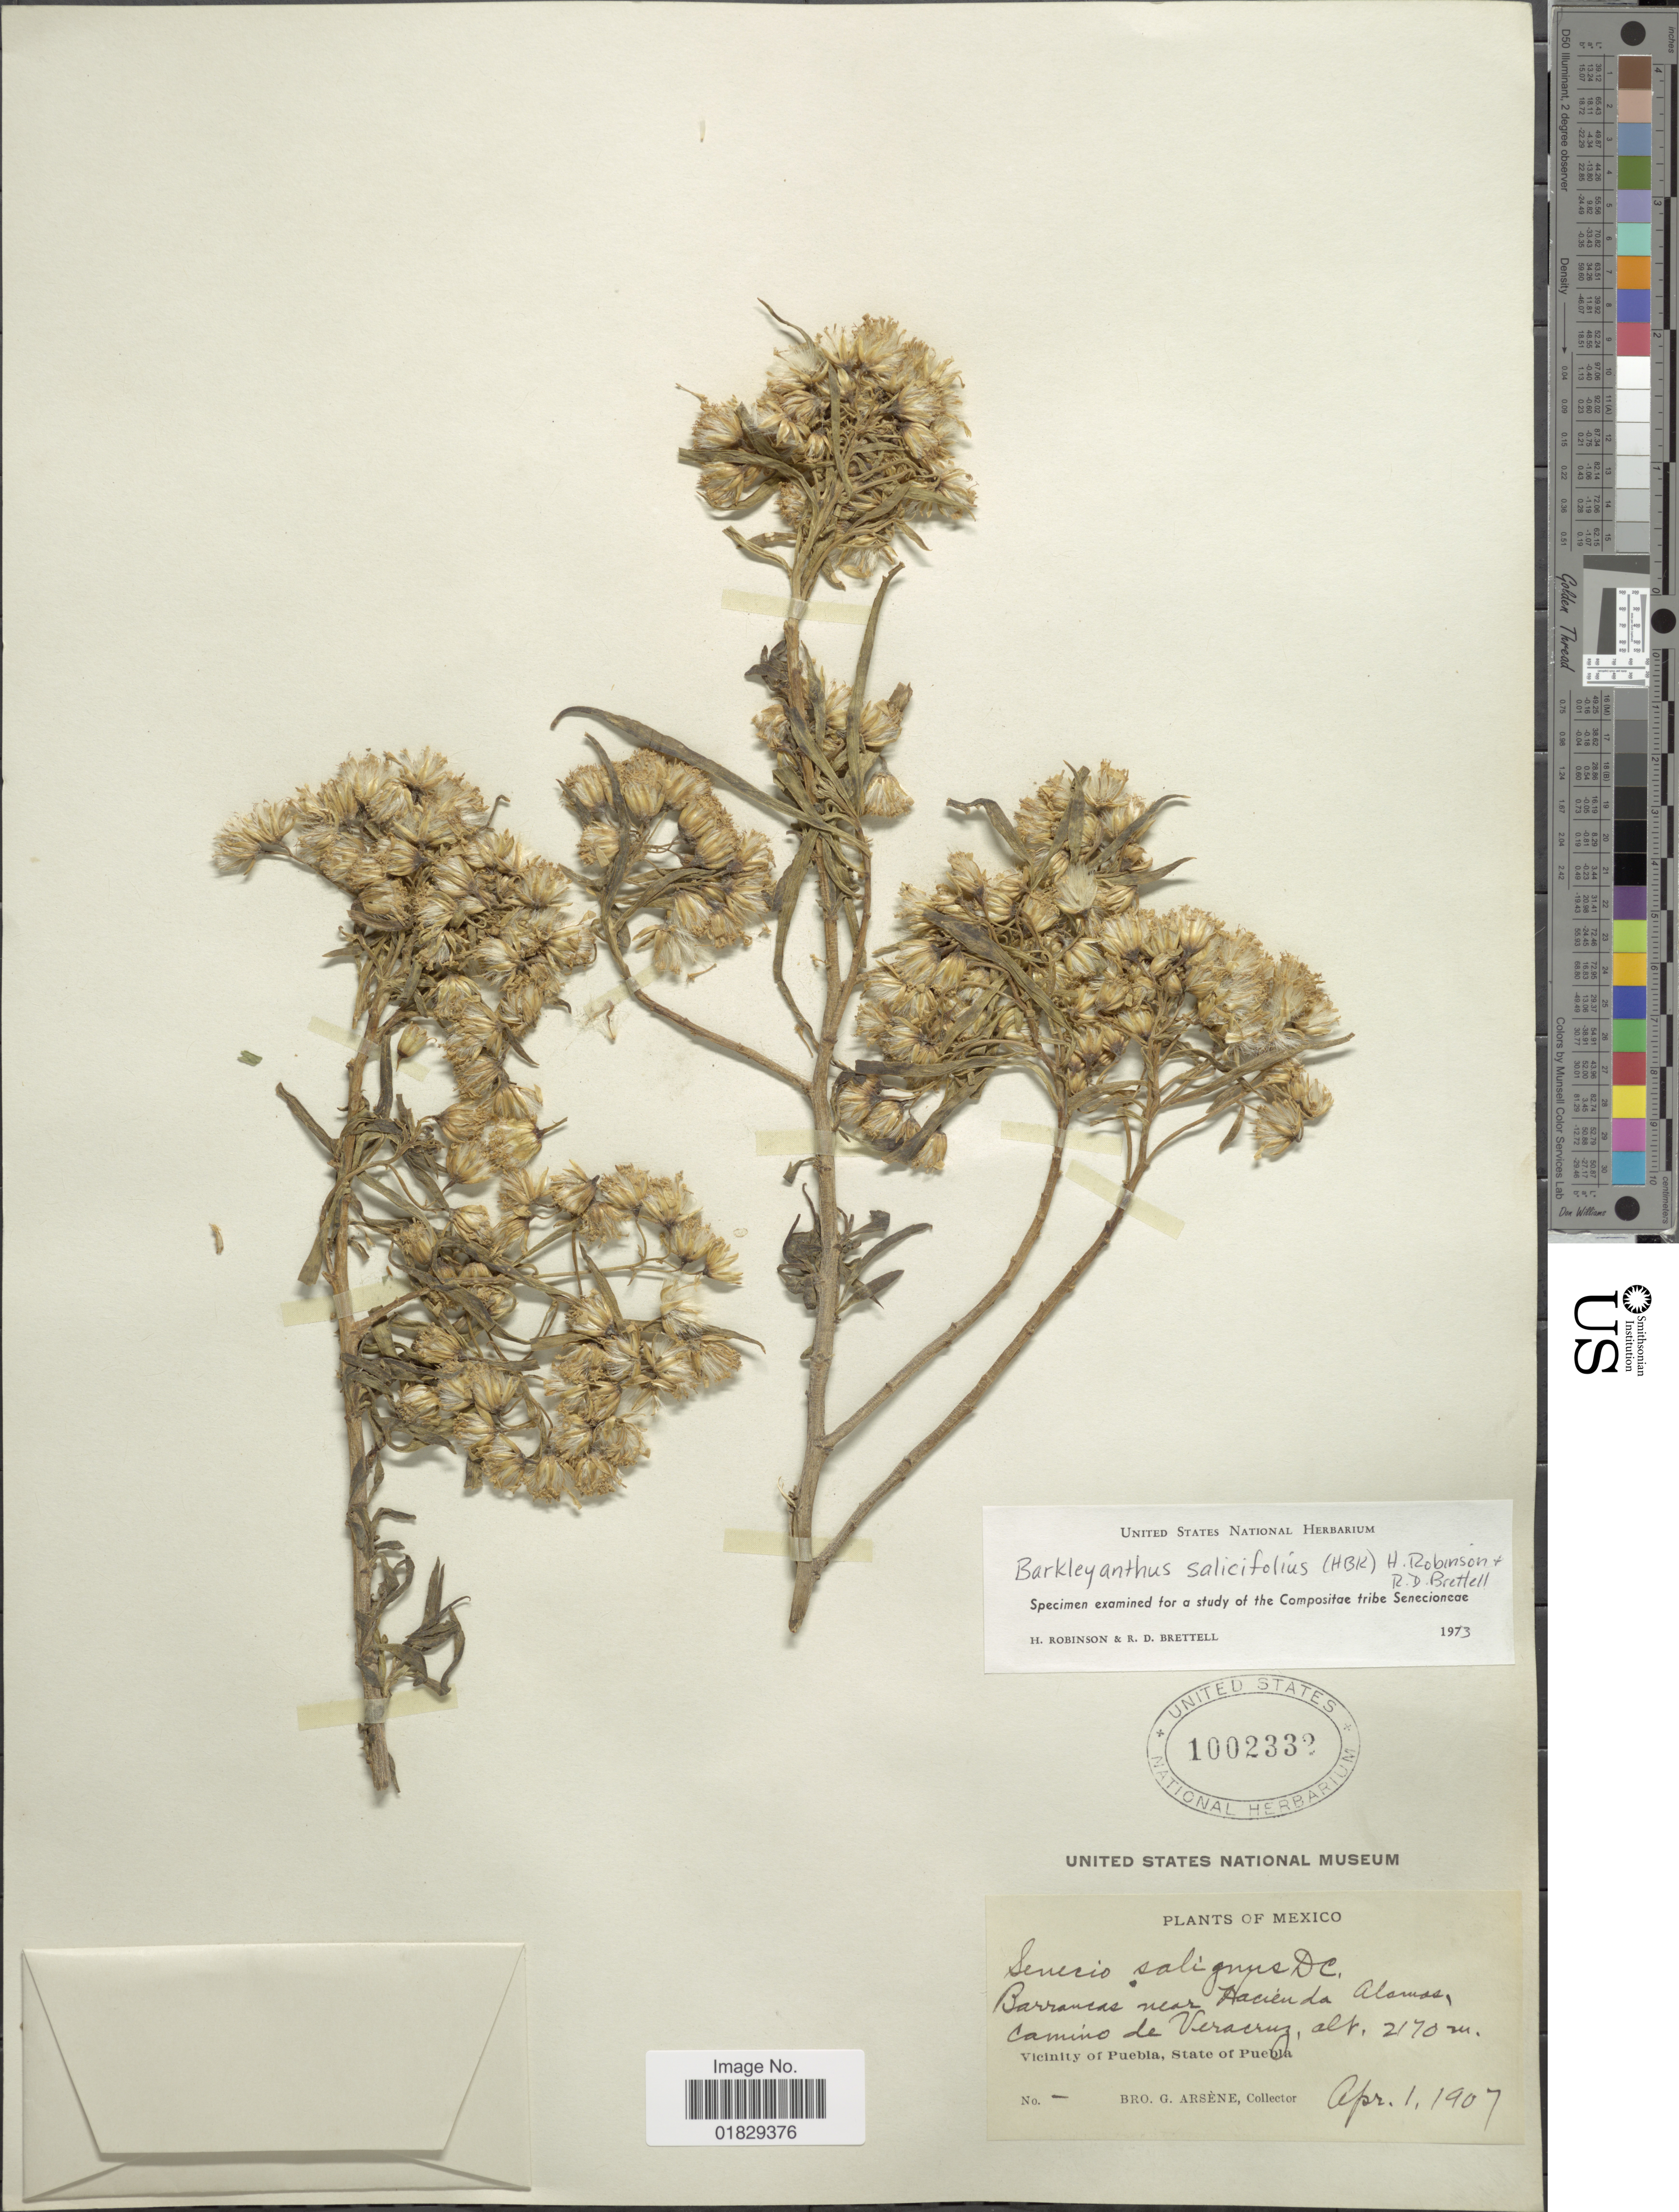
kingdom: Plantae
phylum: Tracheophyta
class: Magnoliopsida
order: Asterales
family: Asteraceae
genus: Barkleyanthus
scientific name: Barkleyanthus salicifolius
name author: (Kunth) H. Rob. & Brettell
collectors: Bro. G. Arsène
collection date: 1907-04-01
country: Mexico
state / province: Puebla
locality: Barrancas near Hacienda Alsmas, camino de Veracruz. Vicinity of Puebla, State of Puebla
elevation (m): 2170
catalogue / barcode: US 1002332